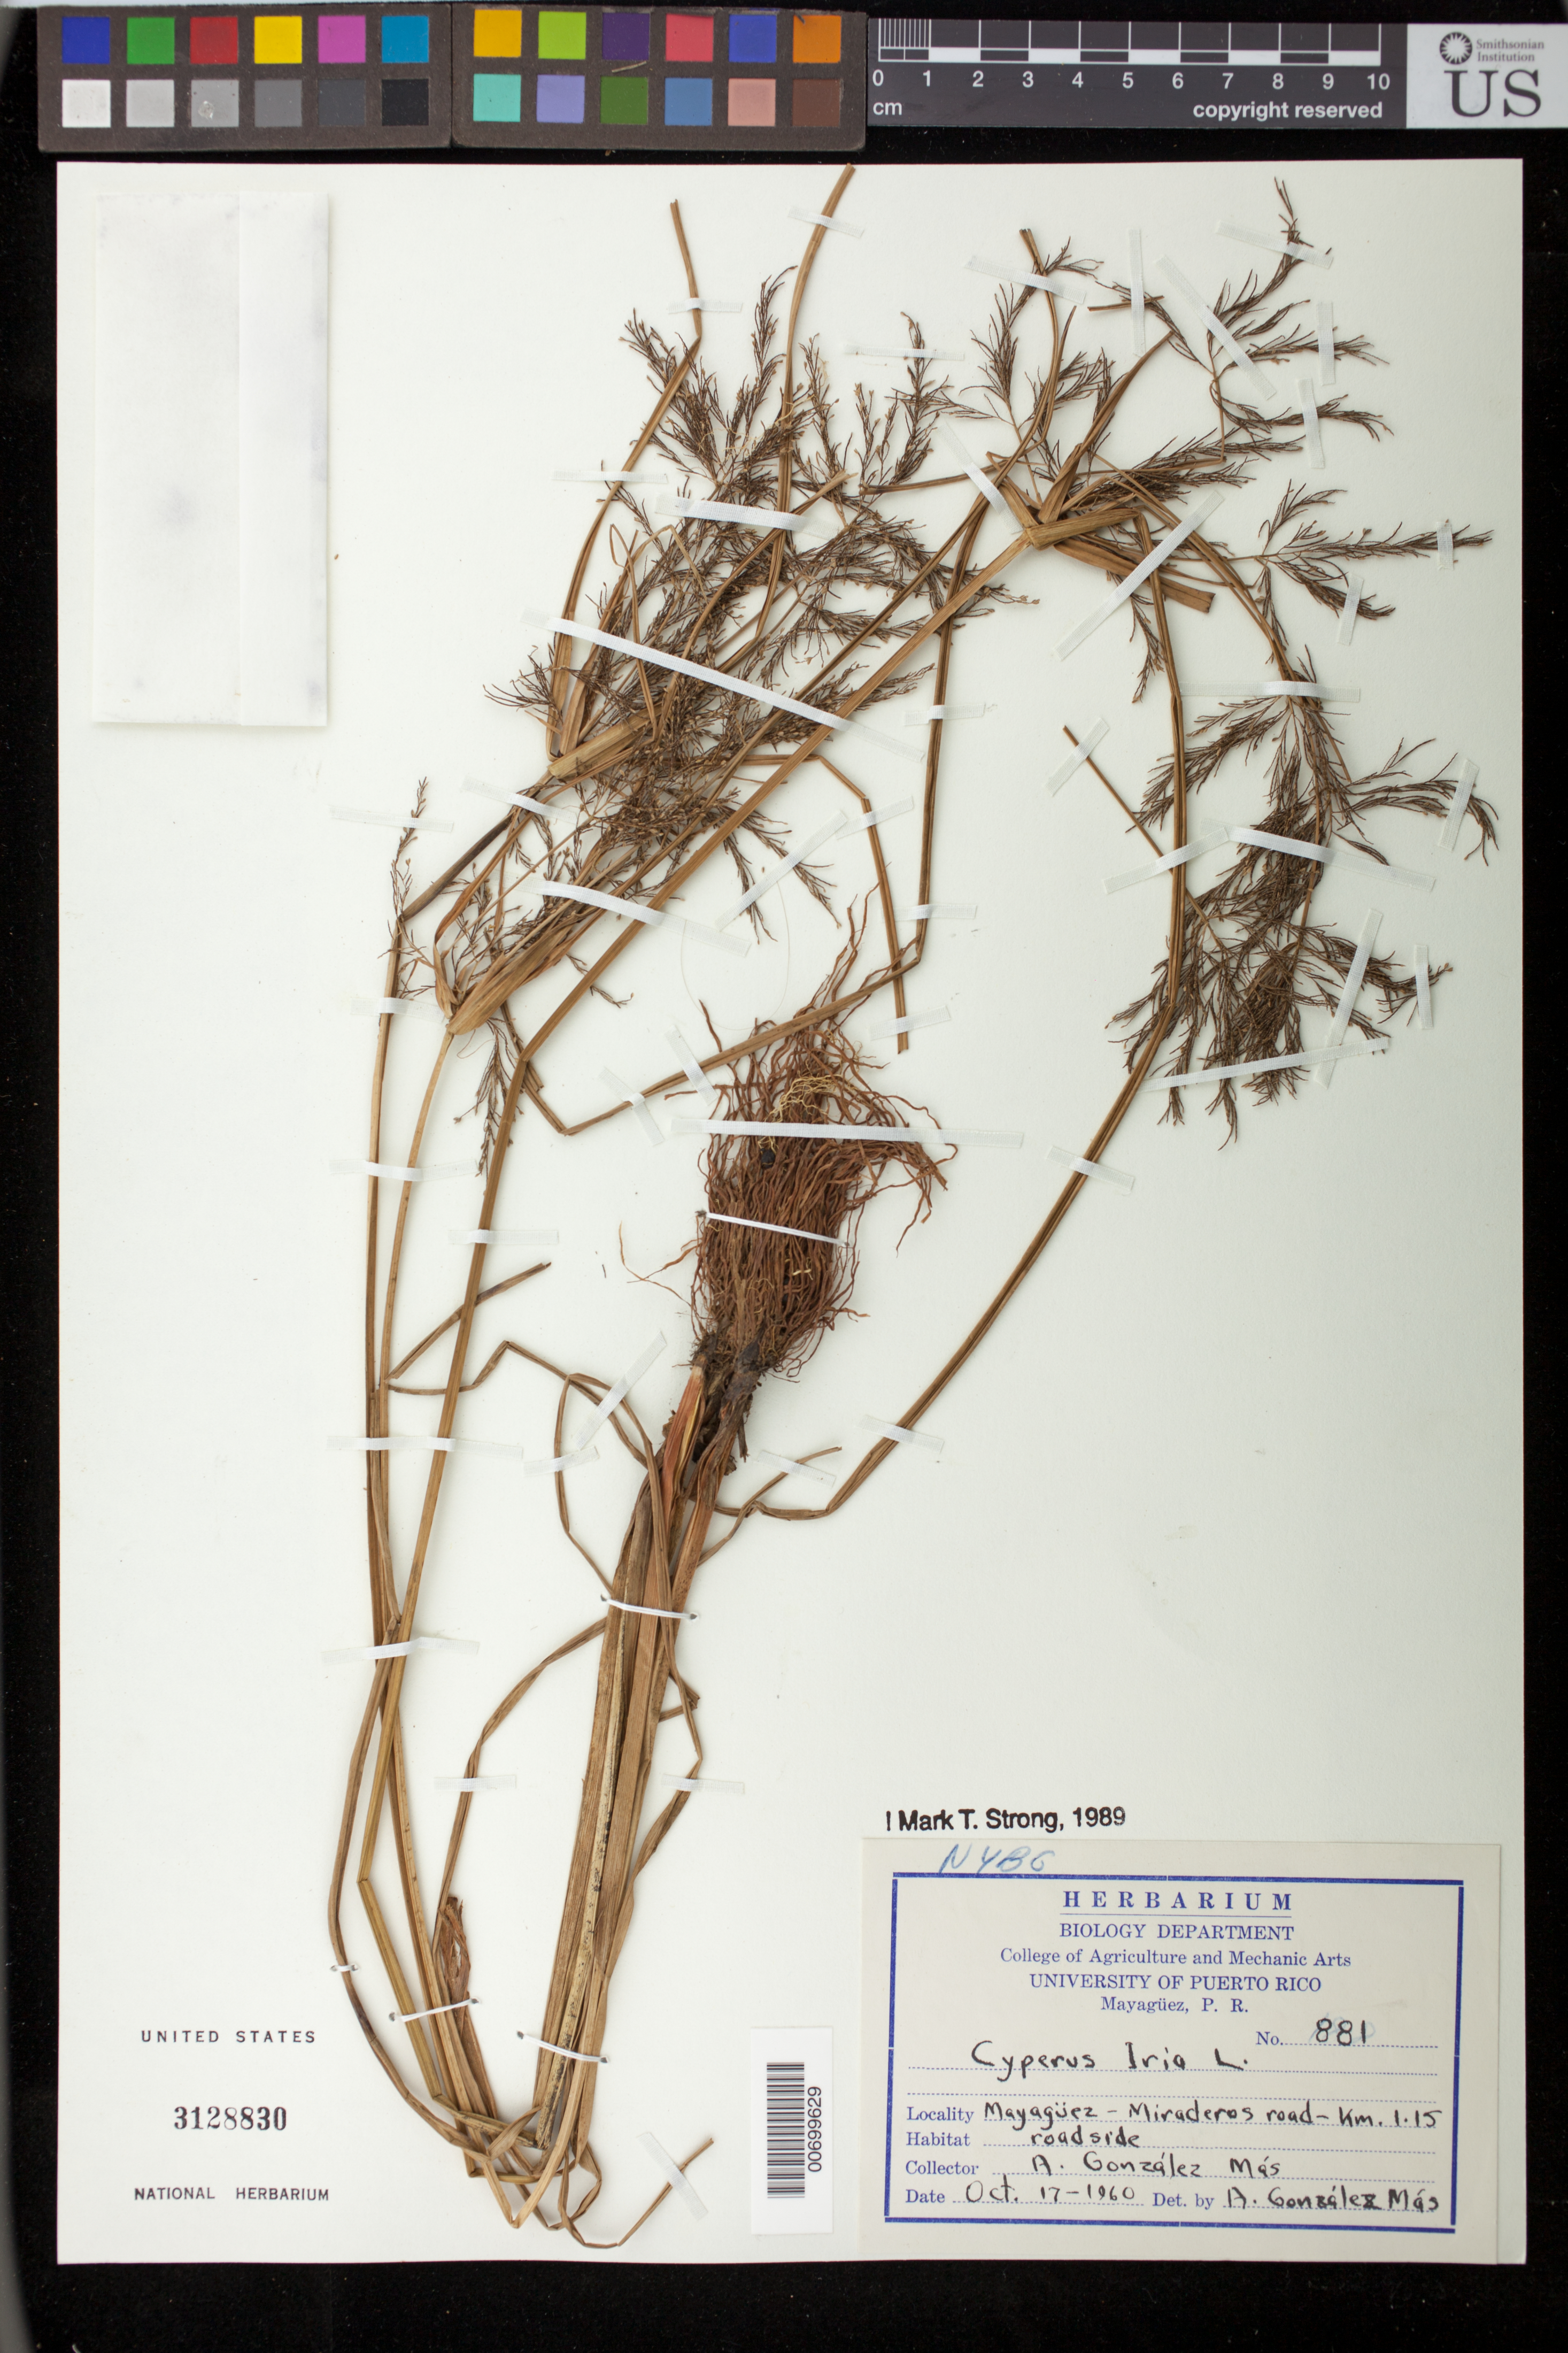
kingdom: Plantae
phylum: Tracheophyta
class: Liliopsida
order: Poales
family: Cyperaceae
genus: Cyperus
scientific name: Cyperus iria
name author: L.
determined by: Strong, M. T., (US), Smithsonian Institution - National Museum of Natural History (UNITED STATES)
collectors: A. González Más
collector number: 881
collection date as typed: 17 Oct 1960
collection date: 1960-10-17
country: Puerto Rico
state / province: Mayagüez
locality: Mayagüez: Miraderos Road, km 1.15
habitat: Roadside.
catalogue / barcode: US 3128830